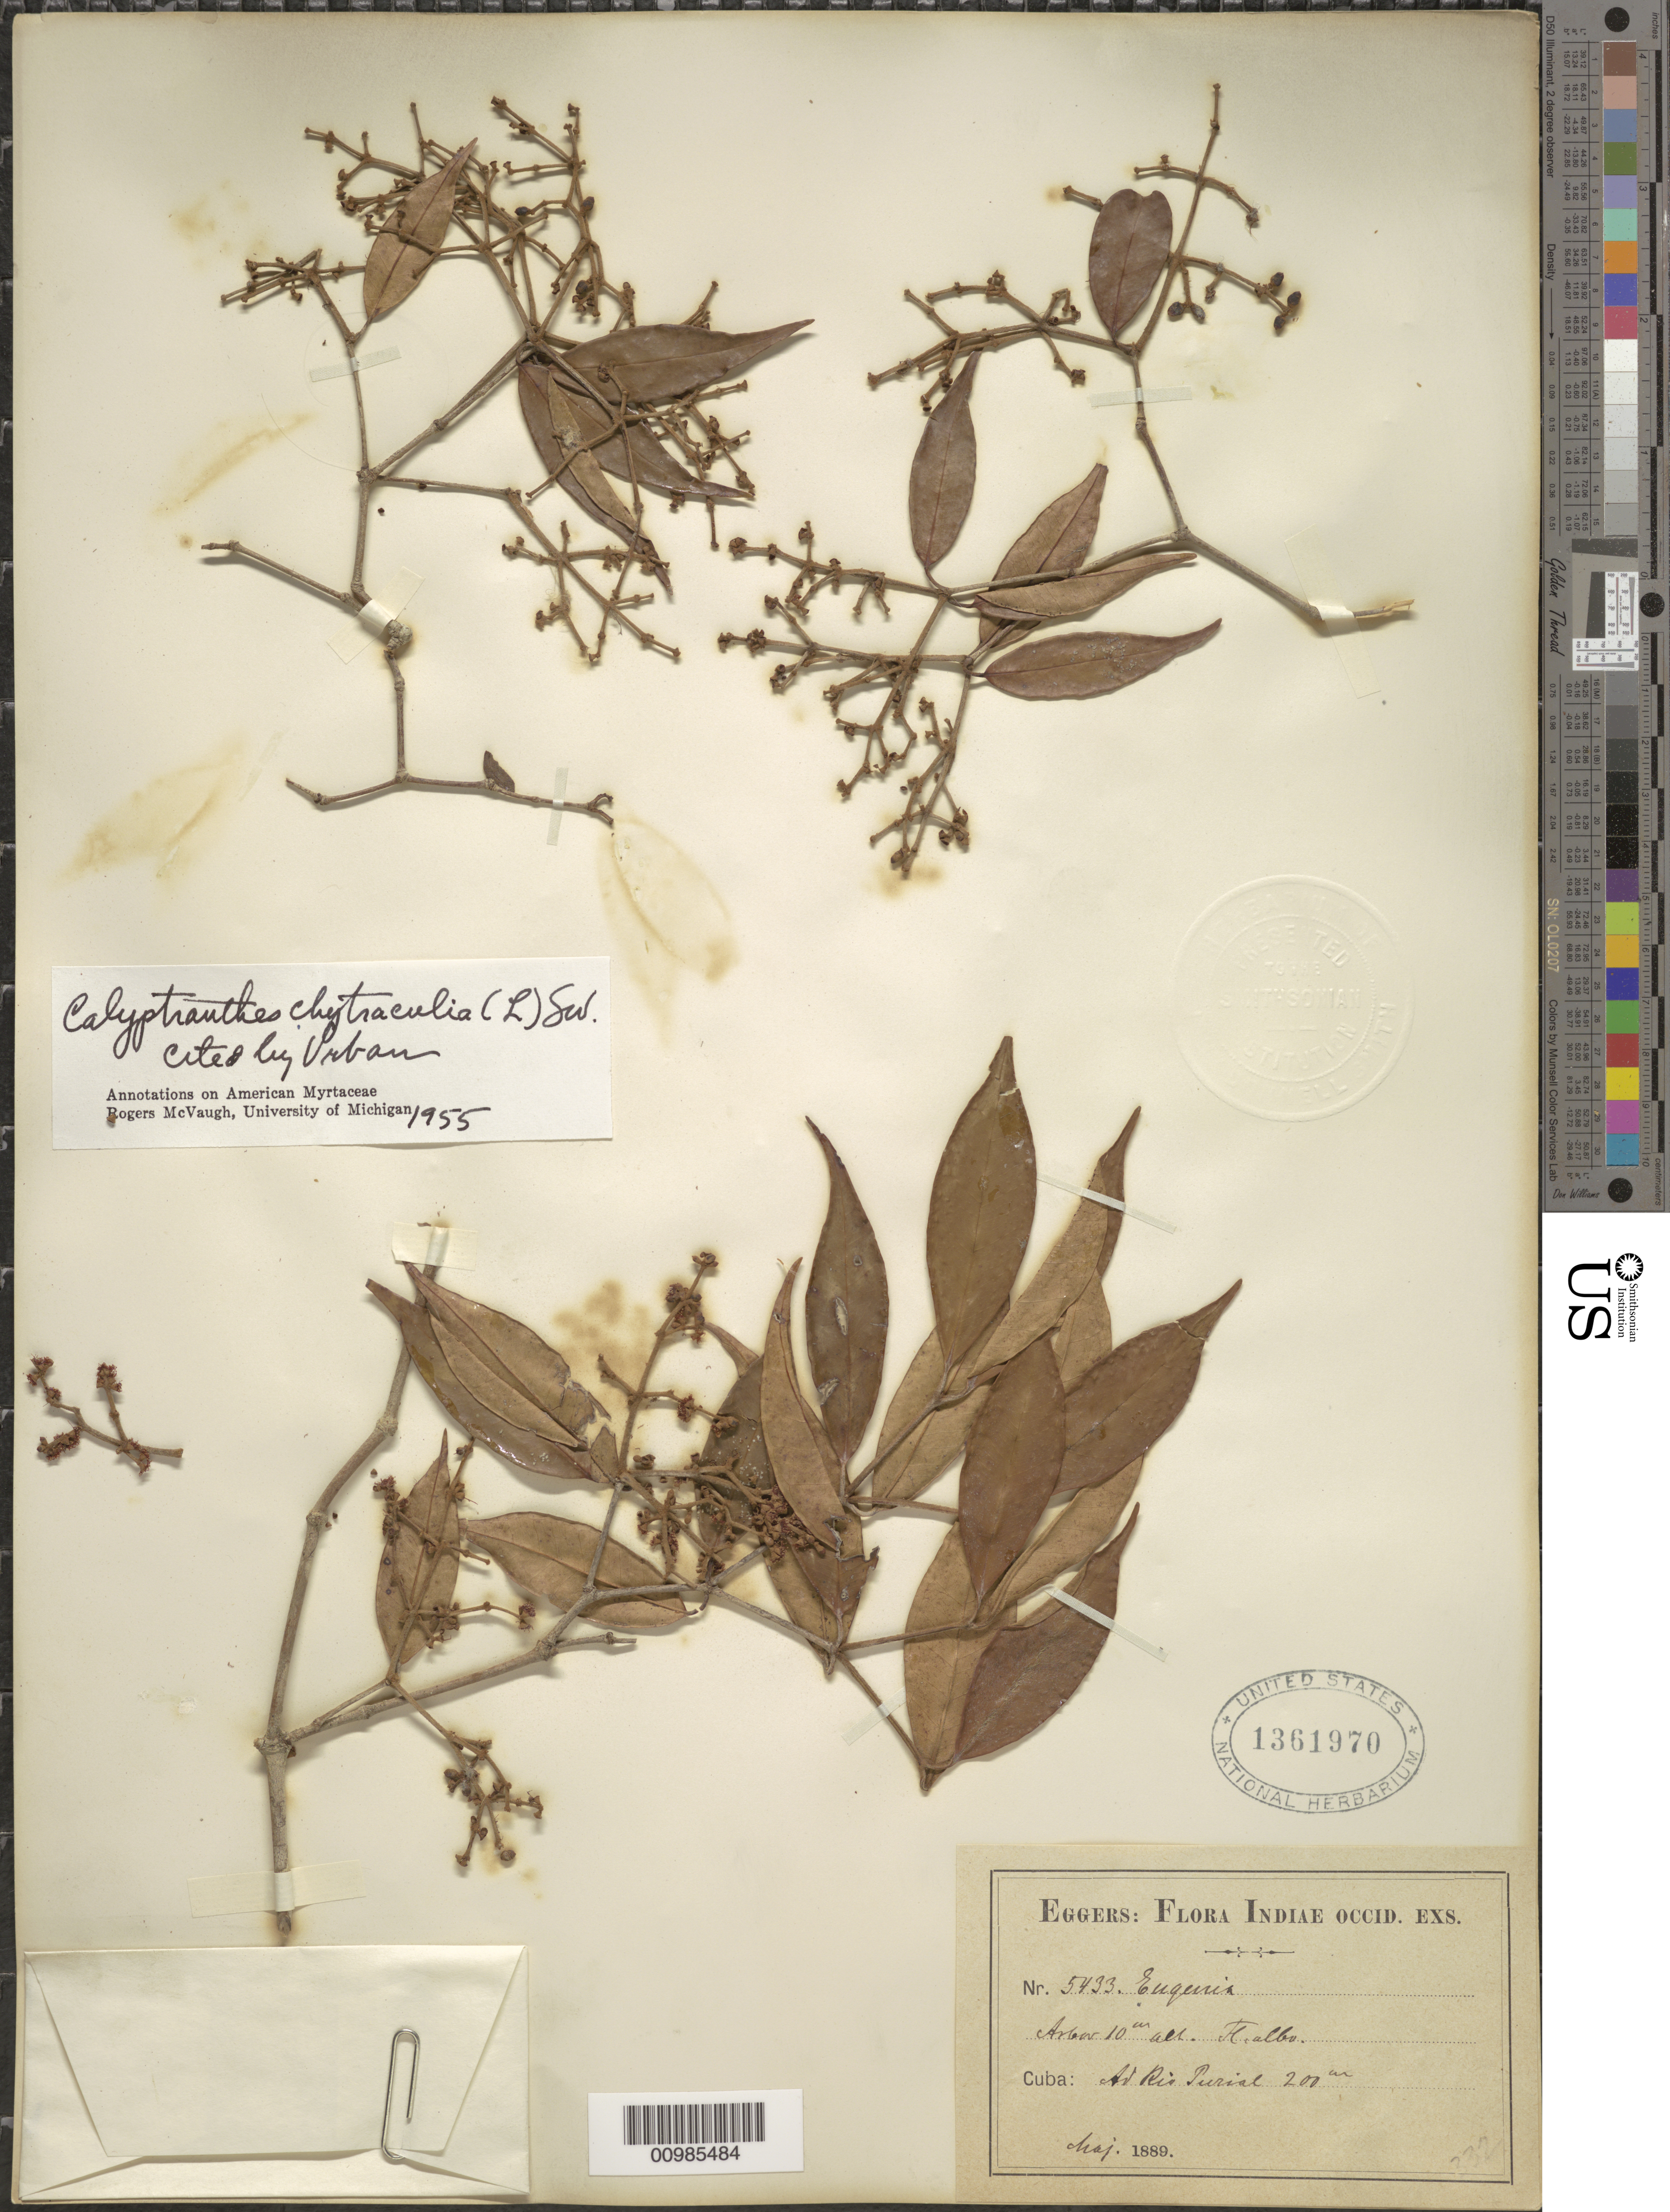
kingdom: Plantae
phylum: Tracheophyta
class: Magnoliopsida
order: Myrtales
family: Myrtaceae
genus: Myrcia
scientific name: Myrcia chytraculia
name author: (L.) A.R. Lourenço & E. Lucas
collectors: H. F. A. von Eggers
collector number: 5433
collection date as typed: May 1889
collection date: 1889-05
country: Cuba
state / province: Guantanamo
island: Cuba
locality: Along Rio Puriel (Sierra del Purial)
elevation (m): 200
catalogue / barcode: US 1361970